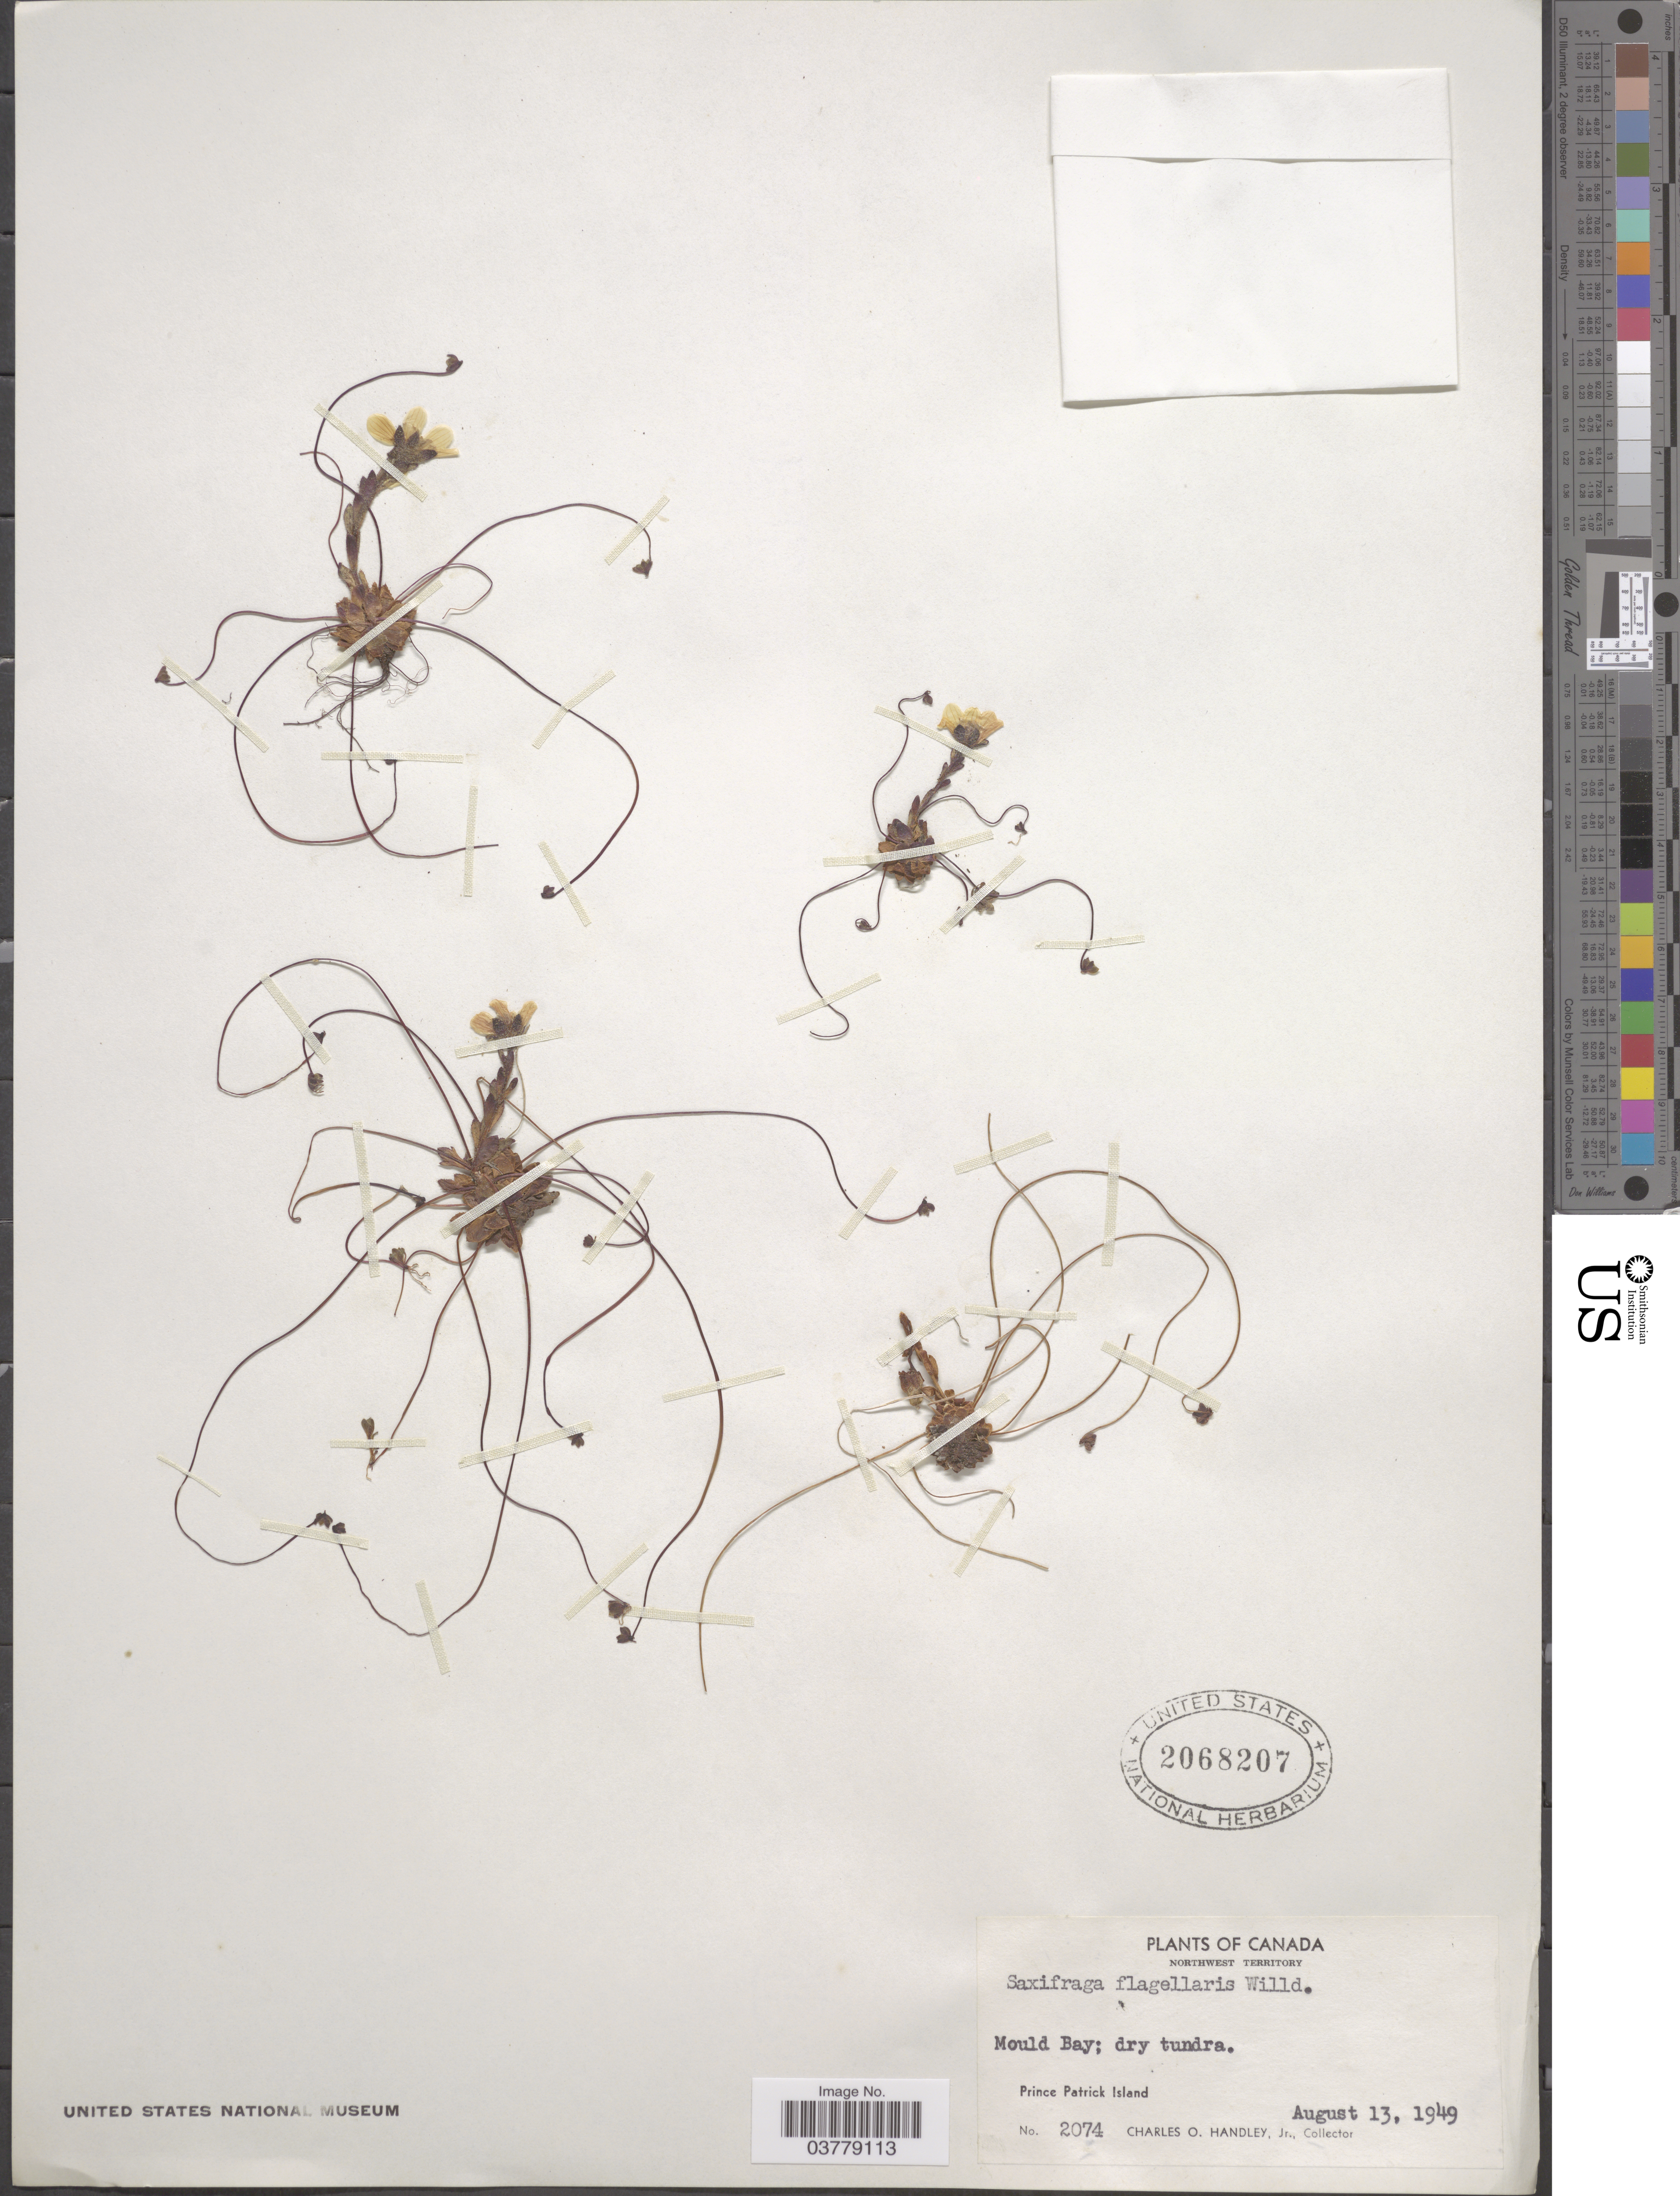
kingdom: Plantae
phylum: Tracheophyta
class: Magnoliopsida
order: Saxifragales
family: Saxifragaceae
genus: Saxifraga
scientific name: Saxifraga flagellaris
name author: Willd. ex Sternb.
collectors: C. Handley Jr.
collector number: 2074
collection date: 1949-08-13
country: Canada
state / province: Northwest Territories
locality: Northwest Territory. Mould Bay. Prince Patrick Island.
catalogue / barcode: US 2068207